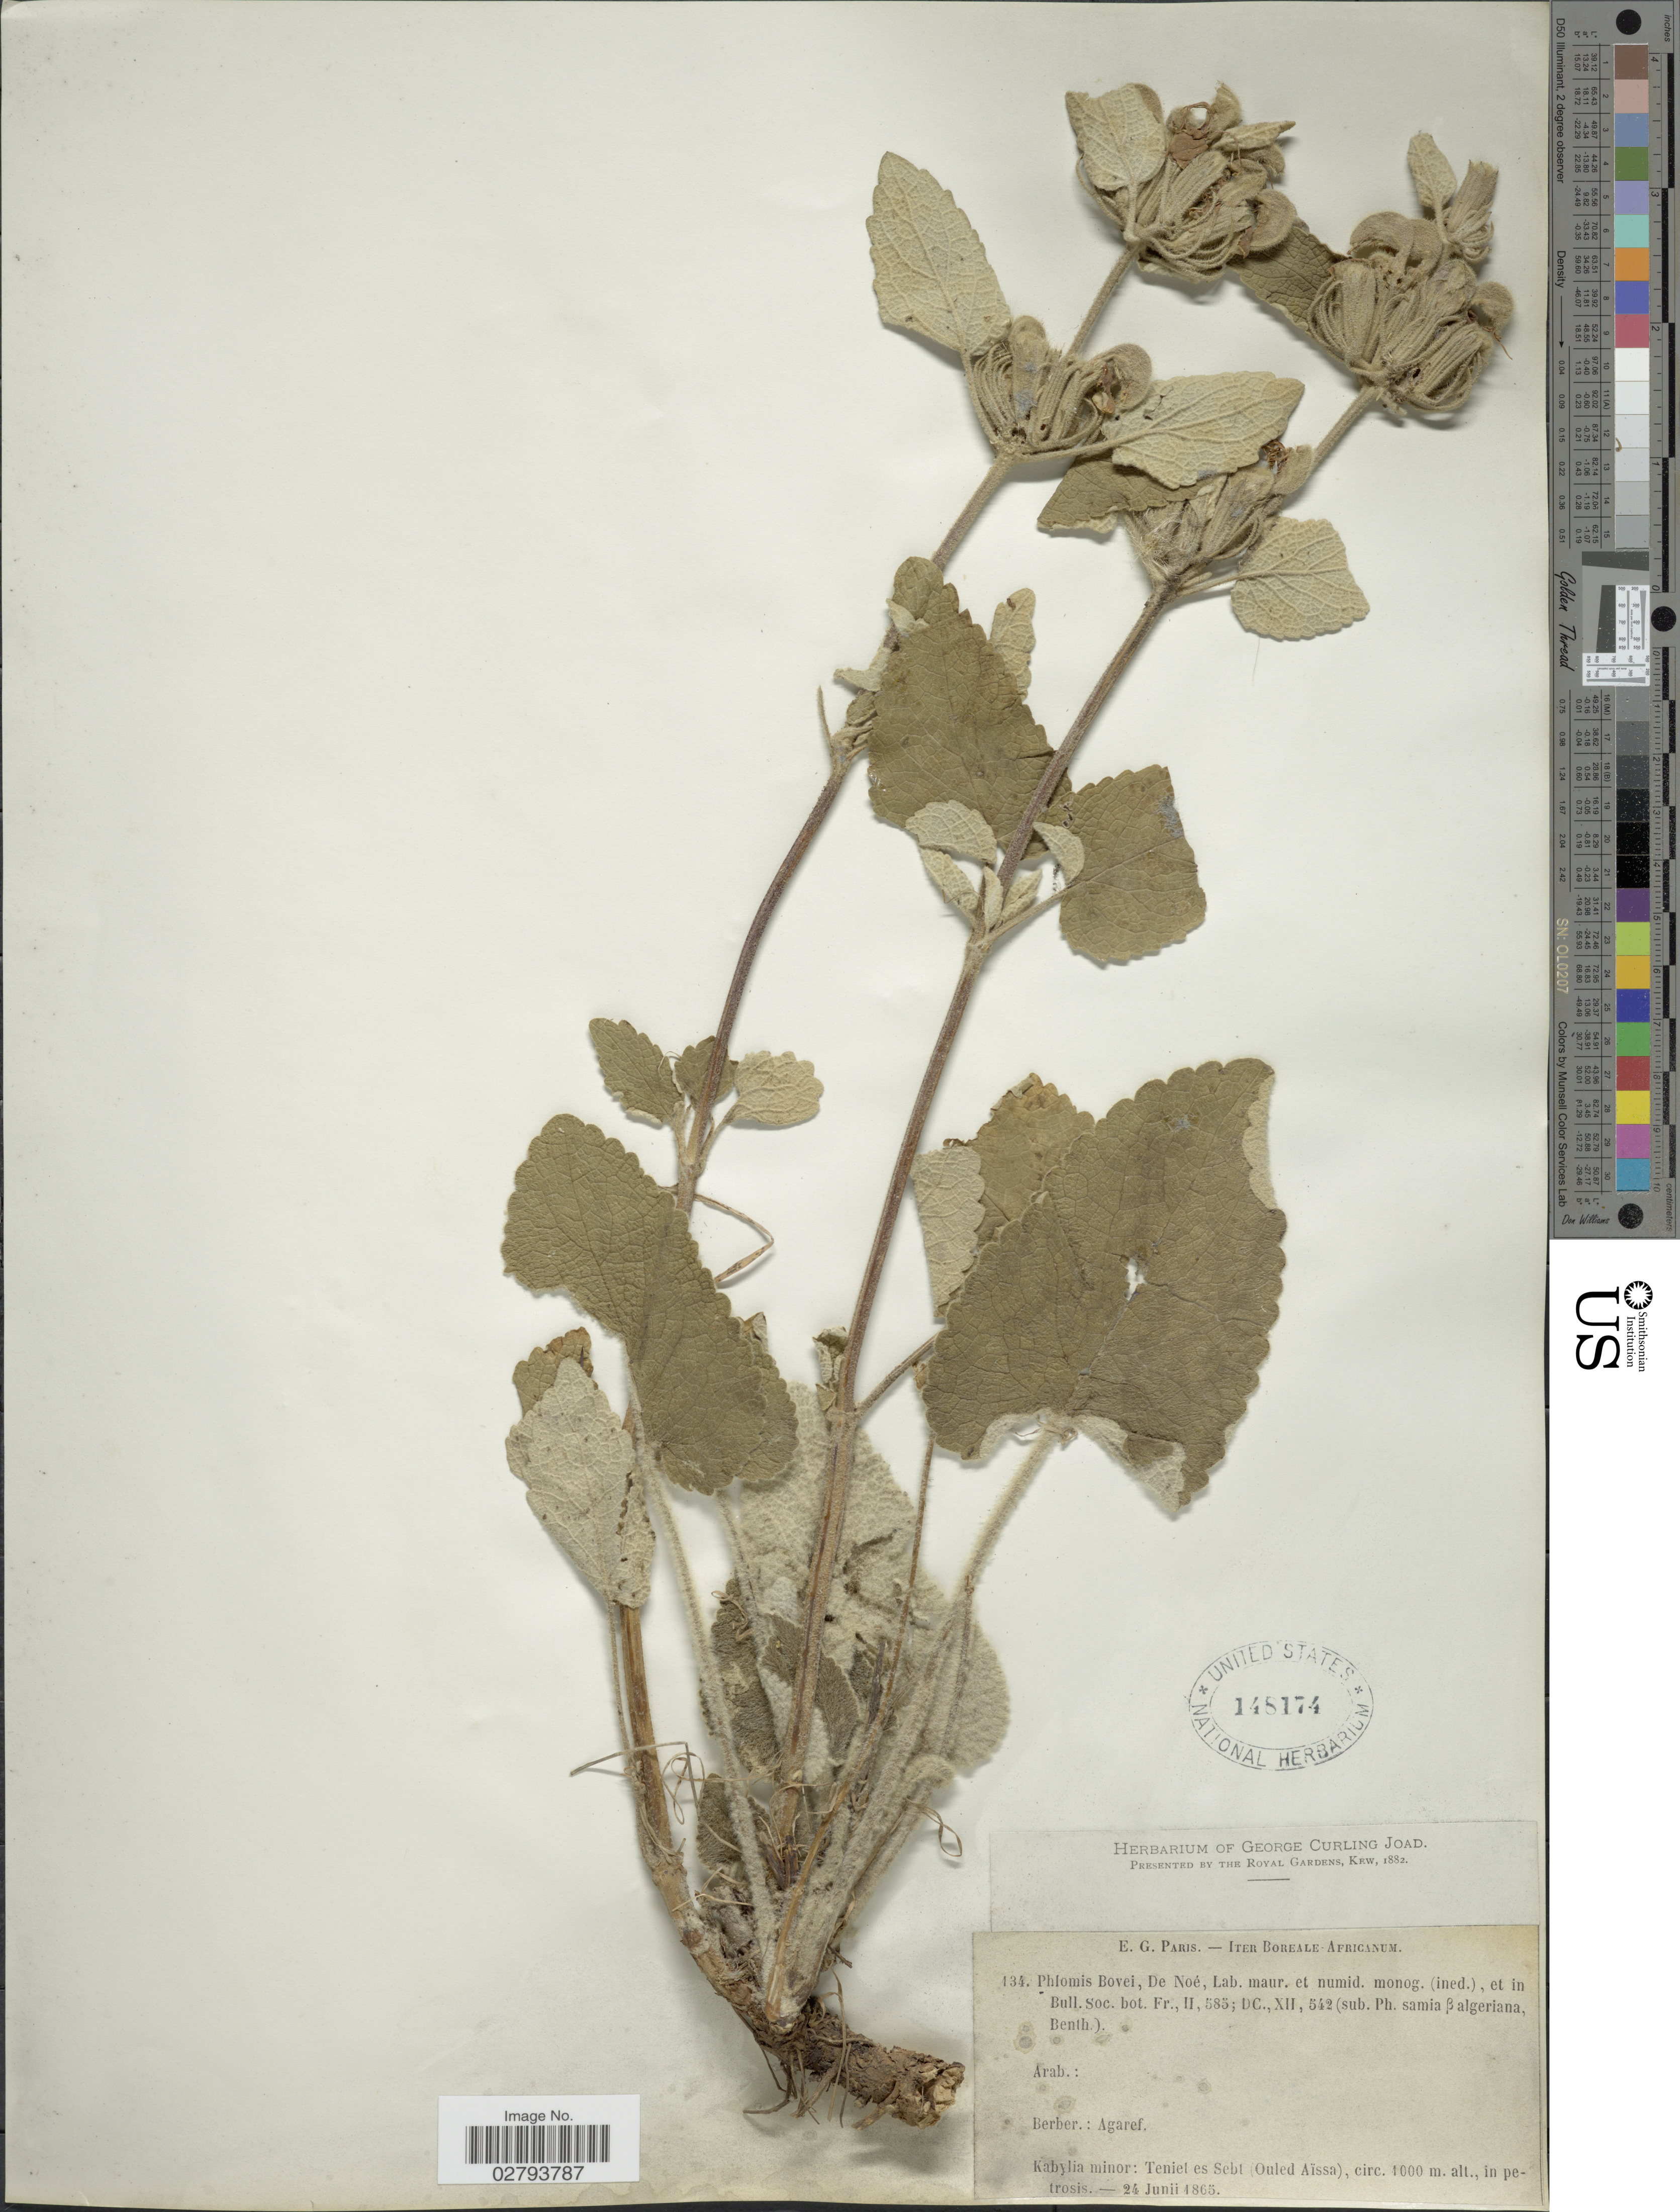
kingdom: Plantae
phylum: Tracheophyta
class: Magnoliopsida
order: Lamiales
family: Lamiaceae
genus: Phlomis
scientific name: Phlomis bovei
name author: Noë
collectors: Paris, E.G.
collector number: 134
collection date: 1865-06-24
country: Algeria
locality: Boreale Africanum, Kabylia minor: Taniet es Sebt (Ouled Aïssa)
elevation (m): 1000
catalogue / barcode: US 148174